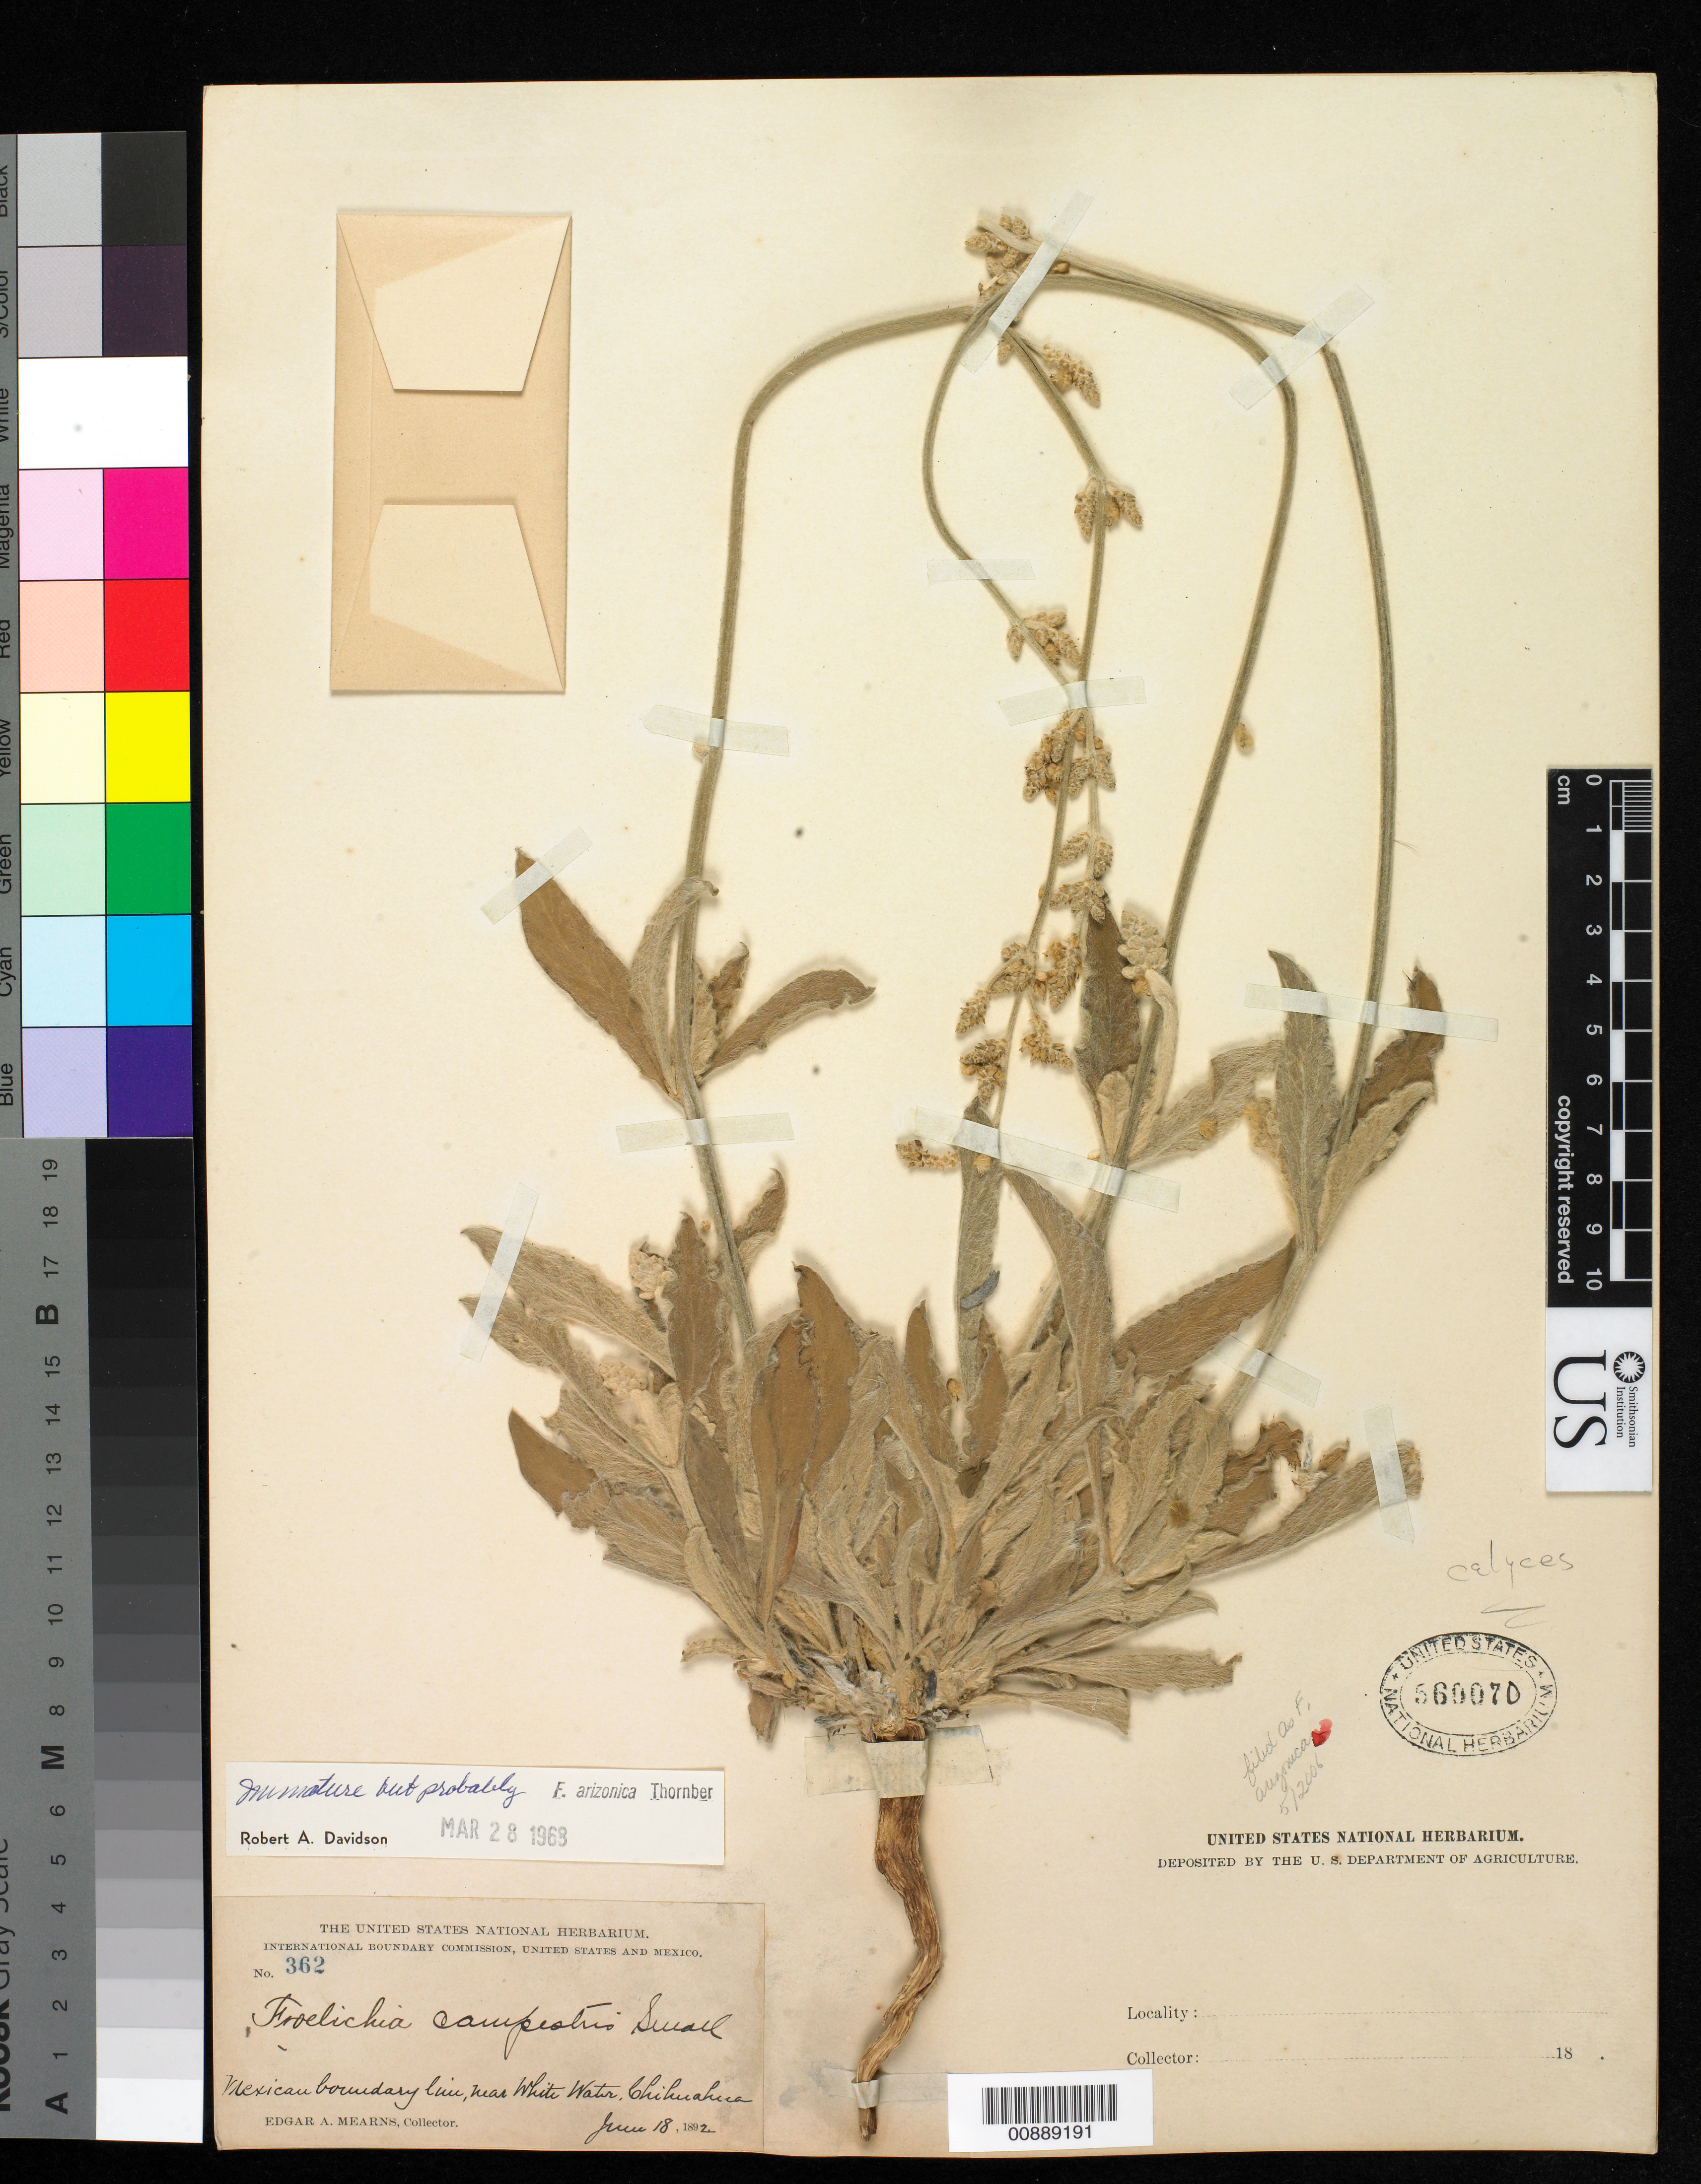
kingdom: Plantae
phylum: Tracheophyta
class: Magnoliopsida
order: Caryophyllales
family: Amaranthaceae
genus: Froelichia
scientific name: Froelichia arizonica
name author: Thornber ex Standl.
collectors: E. A. Mearns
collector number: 362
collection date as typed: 18 Jun 1892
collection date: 1892-06-18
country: Mexico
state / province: Chihuahua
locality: Mexican Boundary Line, near White Water, Chihuahua.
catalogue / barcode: US 560070